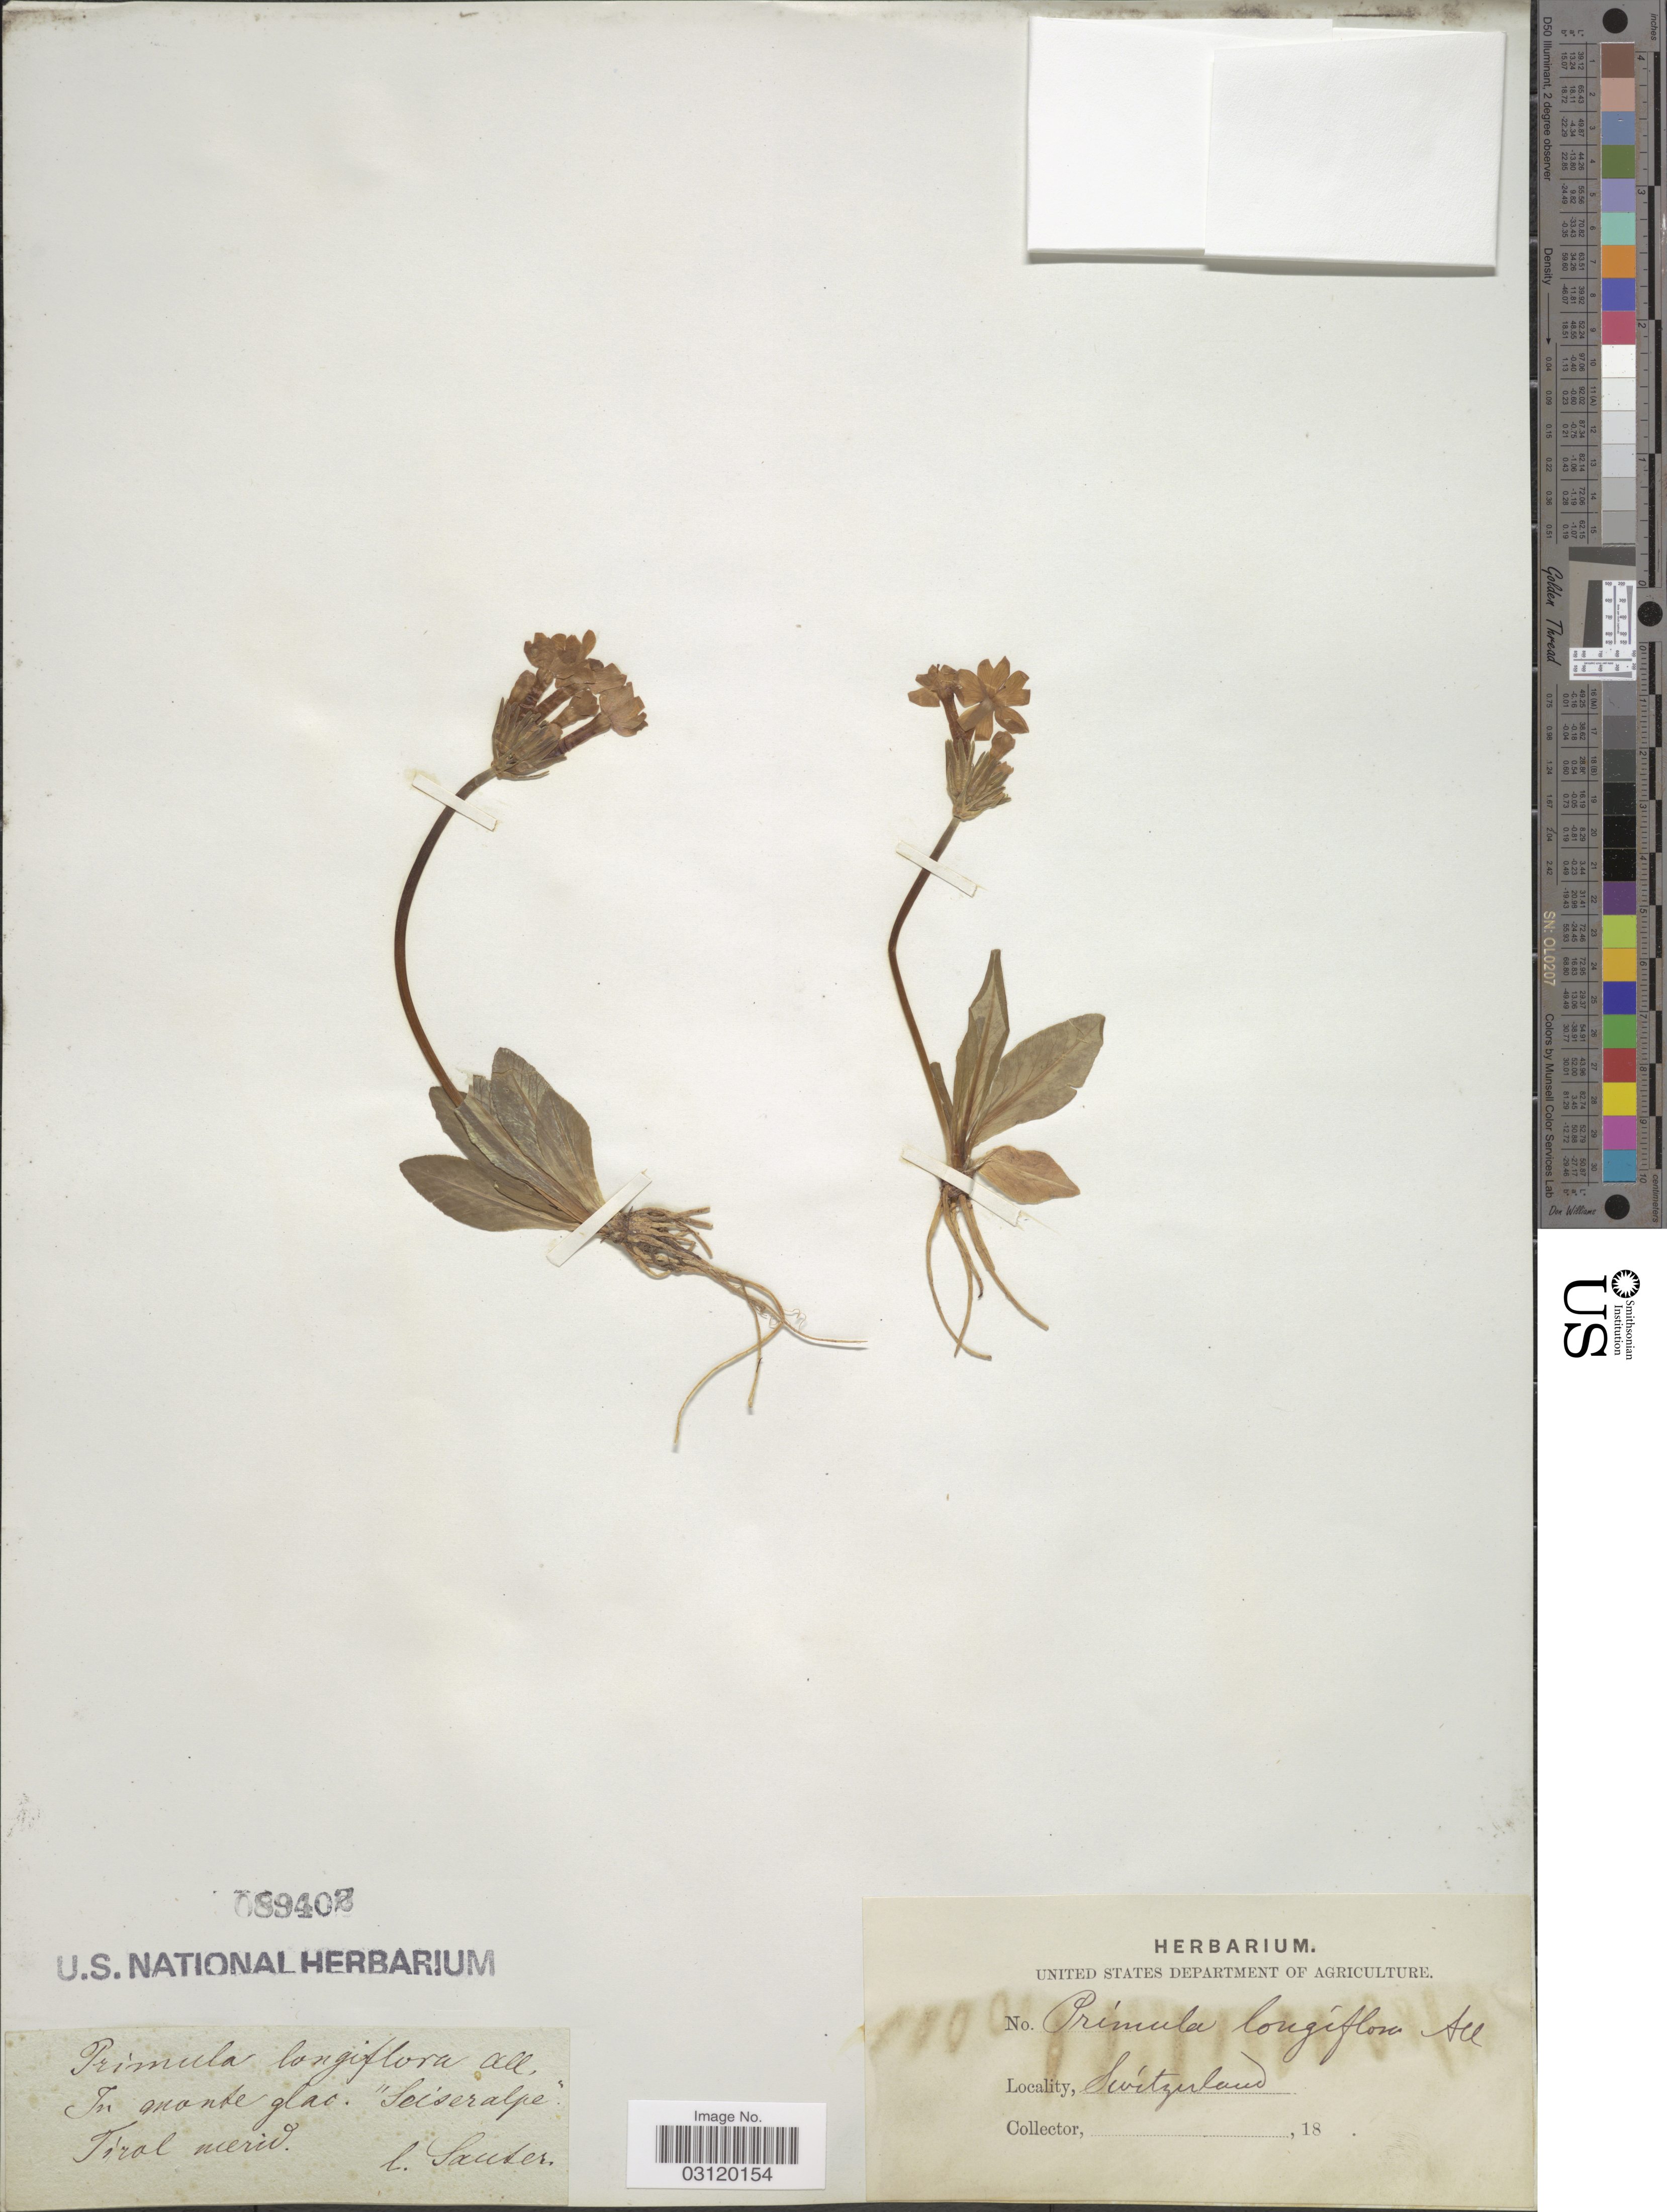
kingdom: Plantae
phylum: Tracheophyta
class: Magnoliopsida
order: Ericales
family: Primulaceae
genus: Primula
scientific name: Primula longiflora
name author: All.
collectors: -. Sauter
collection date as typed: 18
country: Switzerland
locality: In monte glac. "Seiseralpe", Tirol merid.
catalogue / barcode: US 89402